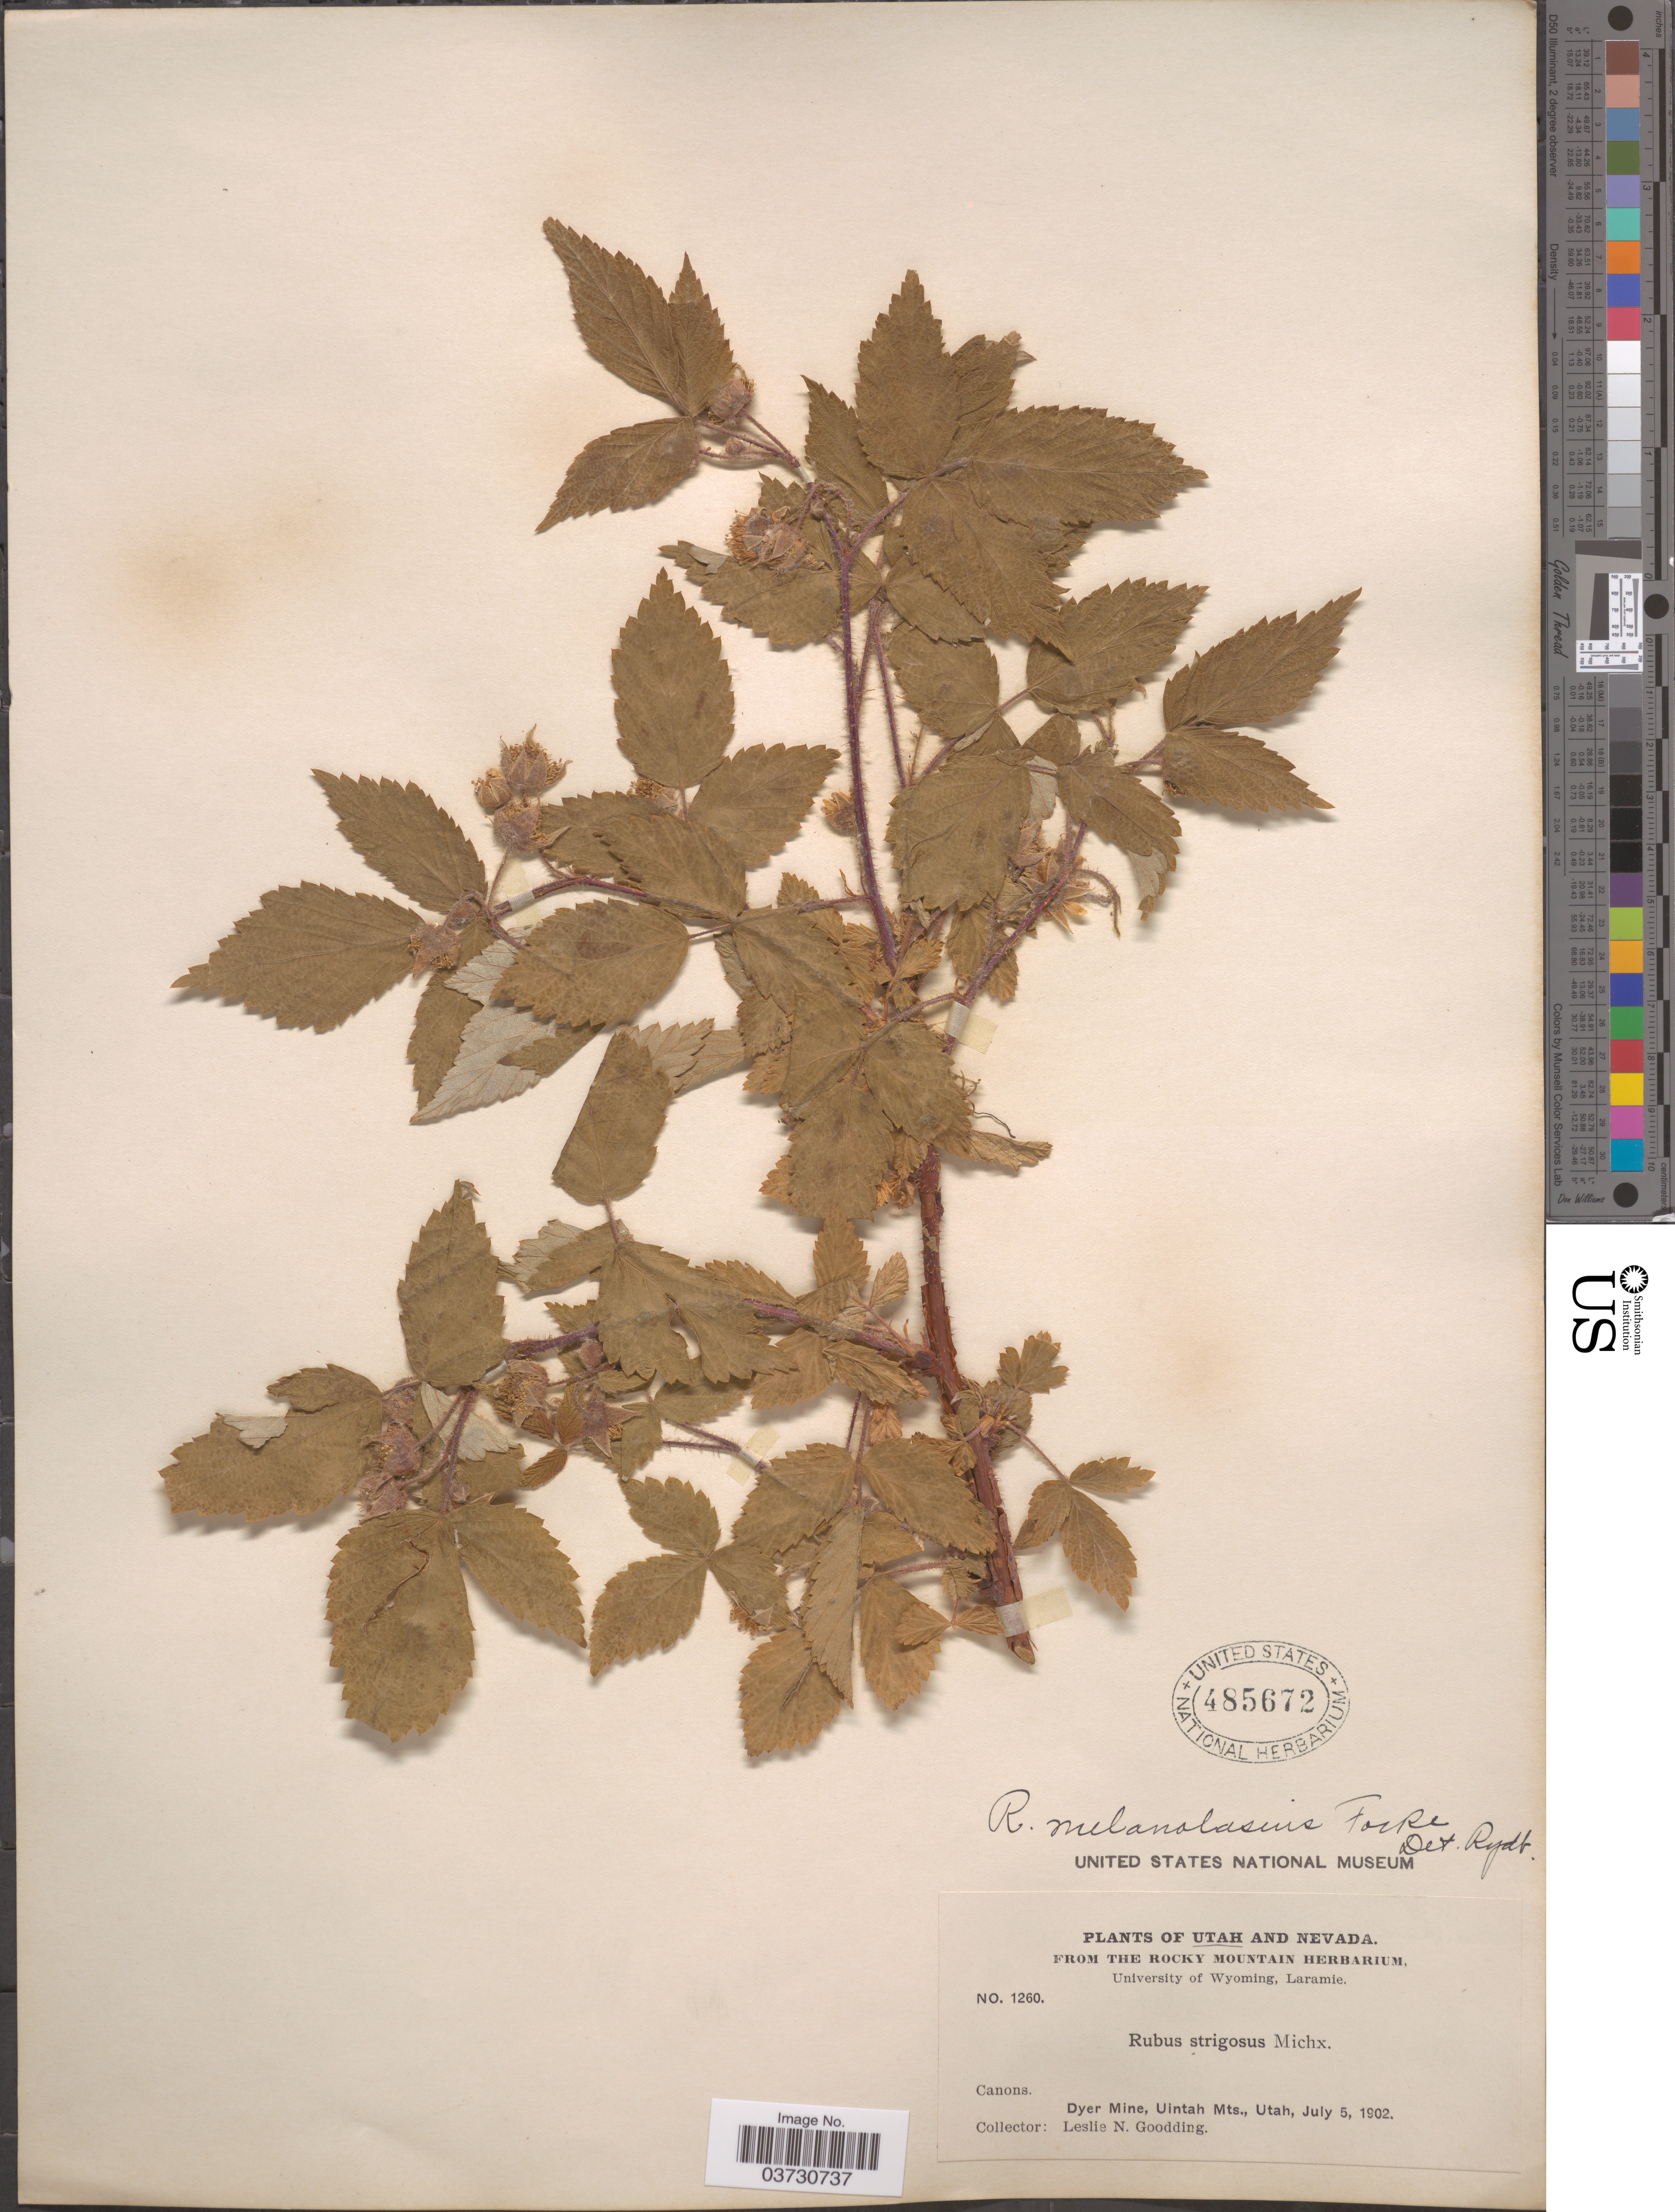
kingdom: Plantae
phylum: Tracheophyta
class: Magnoliopsida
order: Rosales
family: Rosaceae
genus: Rubus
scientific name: Rubus melanolasius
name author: Dieck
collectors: L. N. Goodding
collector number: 1260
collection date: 1902-07-05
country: United States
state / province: Utah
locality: Canons. Dyer Mine, Uintah Mts.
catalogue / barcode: US 485672